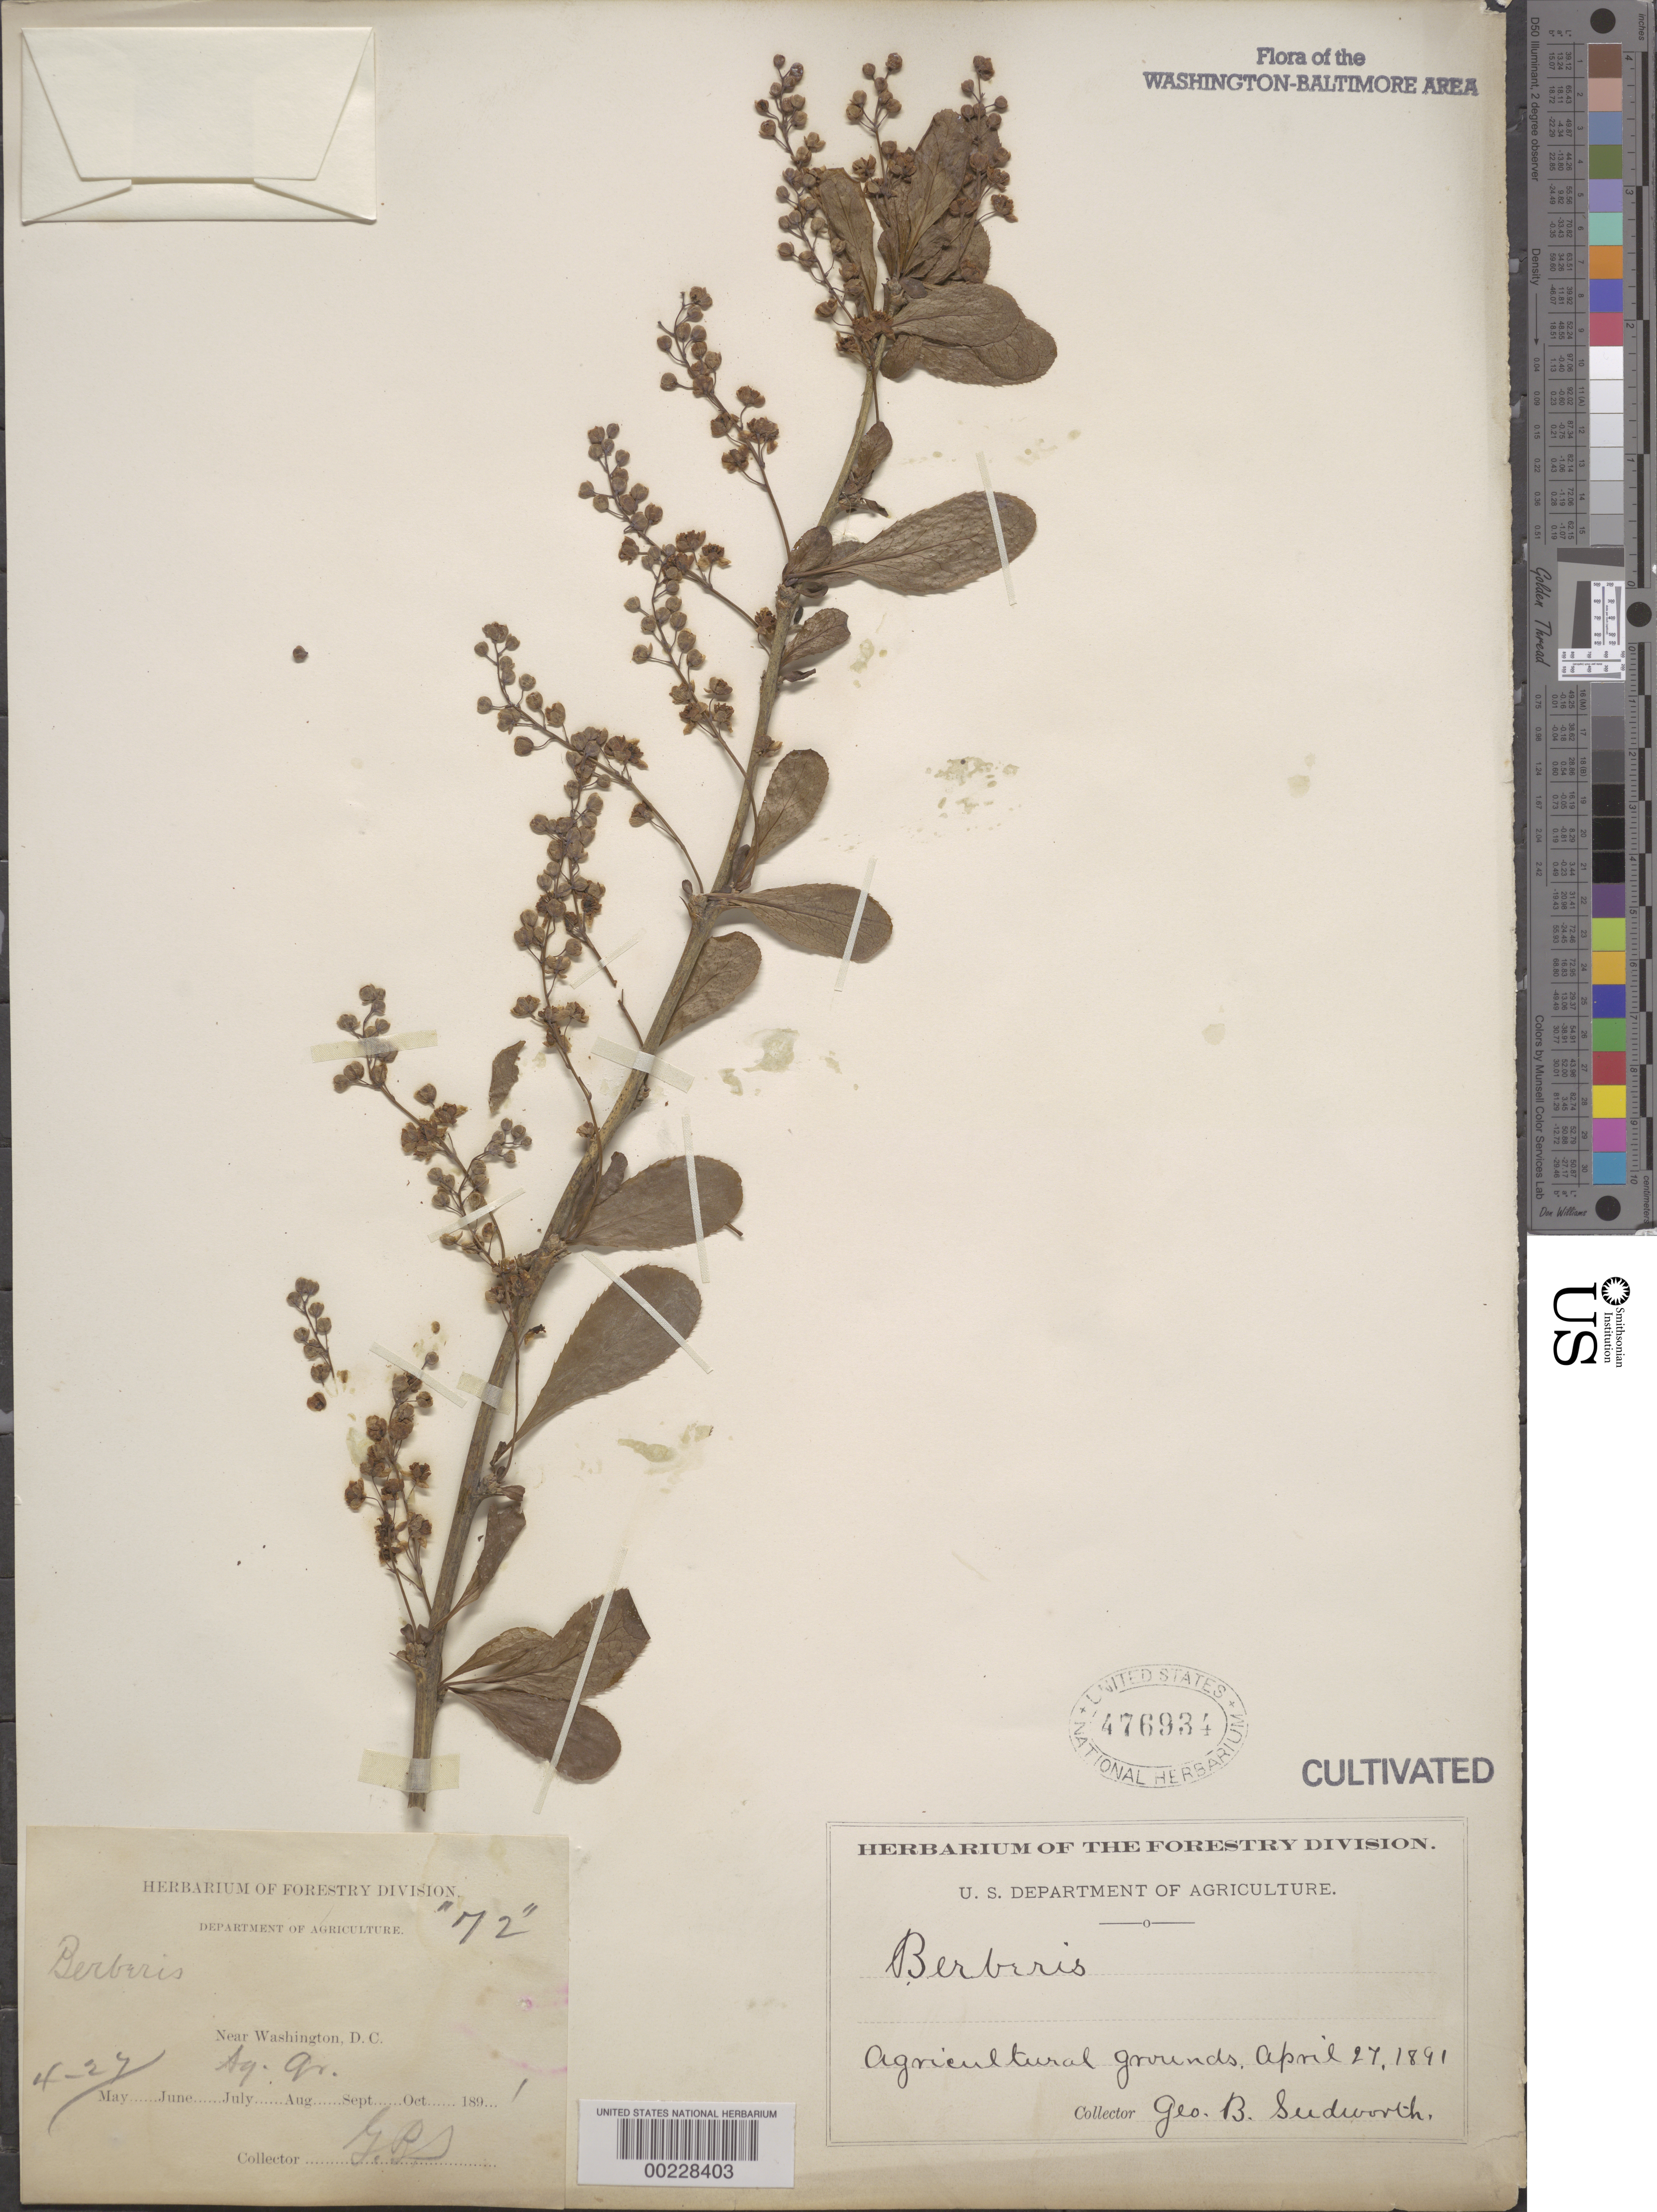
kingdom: Plantae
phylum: Tracheophyta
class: Magnoliopsida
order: Ranunculales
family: Berberidaceae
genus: Berberis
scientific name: Berberis vulgaris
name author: L.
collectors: G. B. Sudworth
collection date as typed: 27 Apr 1891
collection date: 1891-04-27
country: United States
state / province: District of Columbia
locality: Agricultural grounds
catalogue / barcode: US 476934